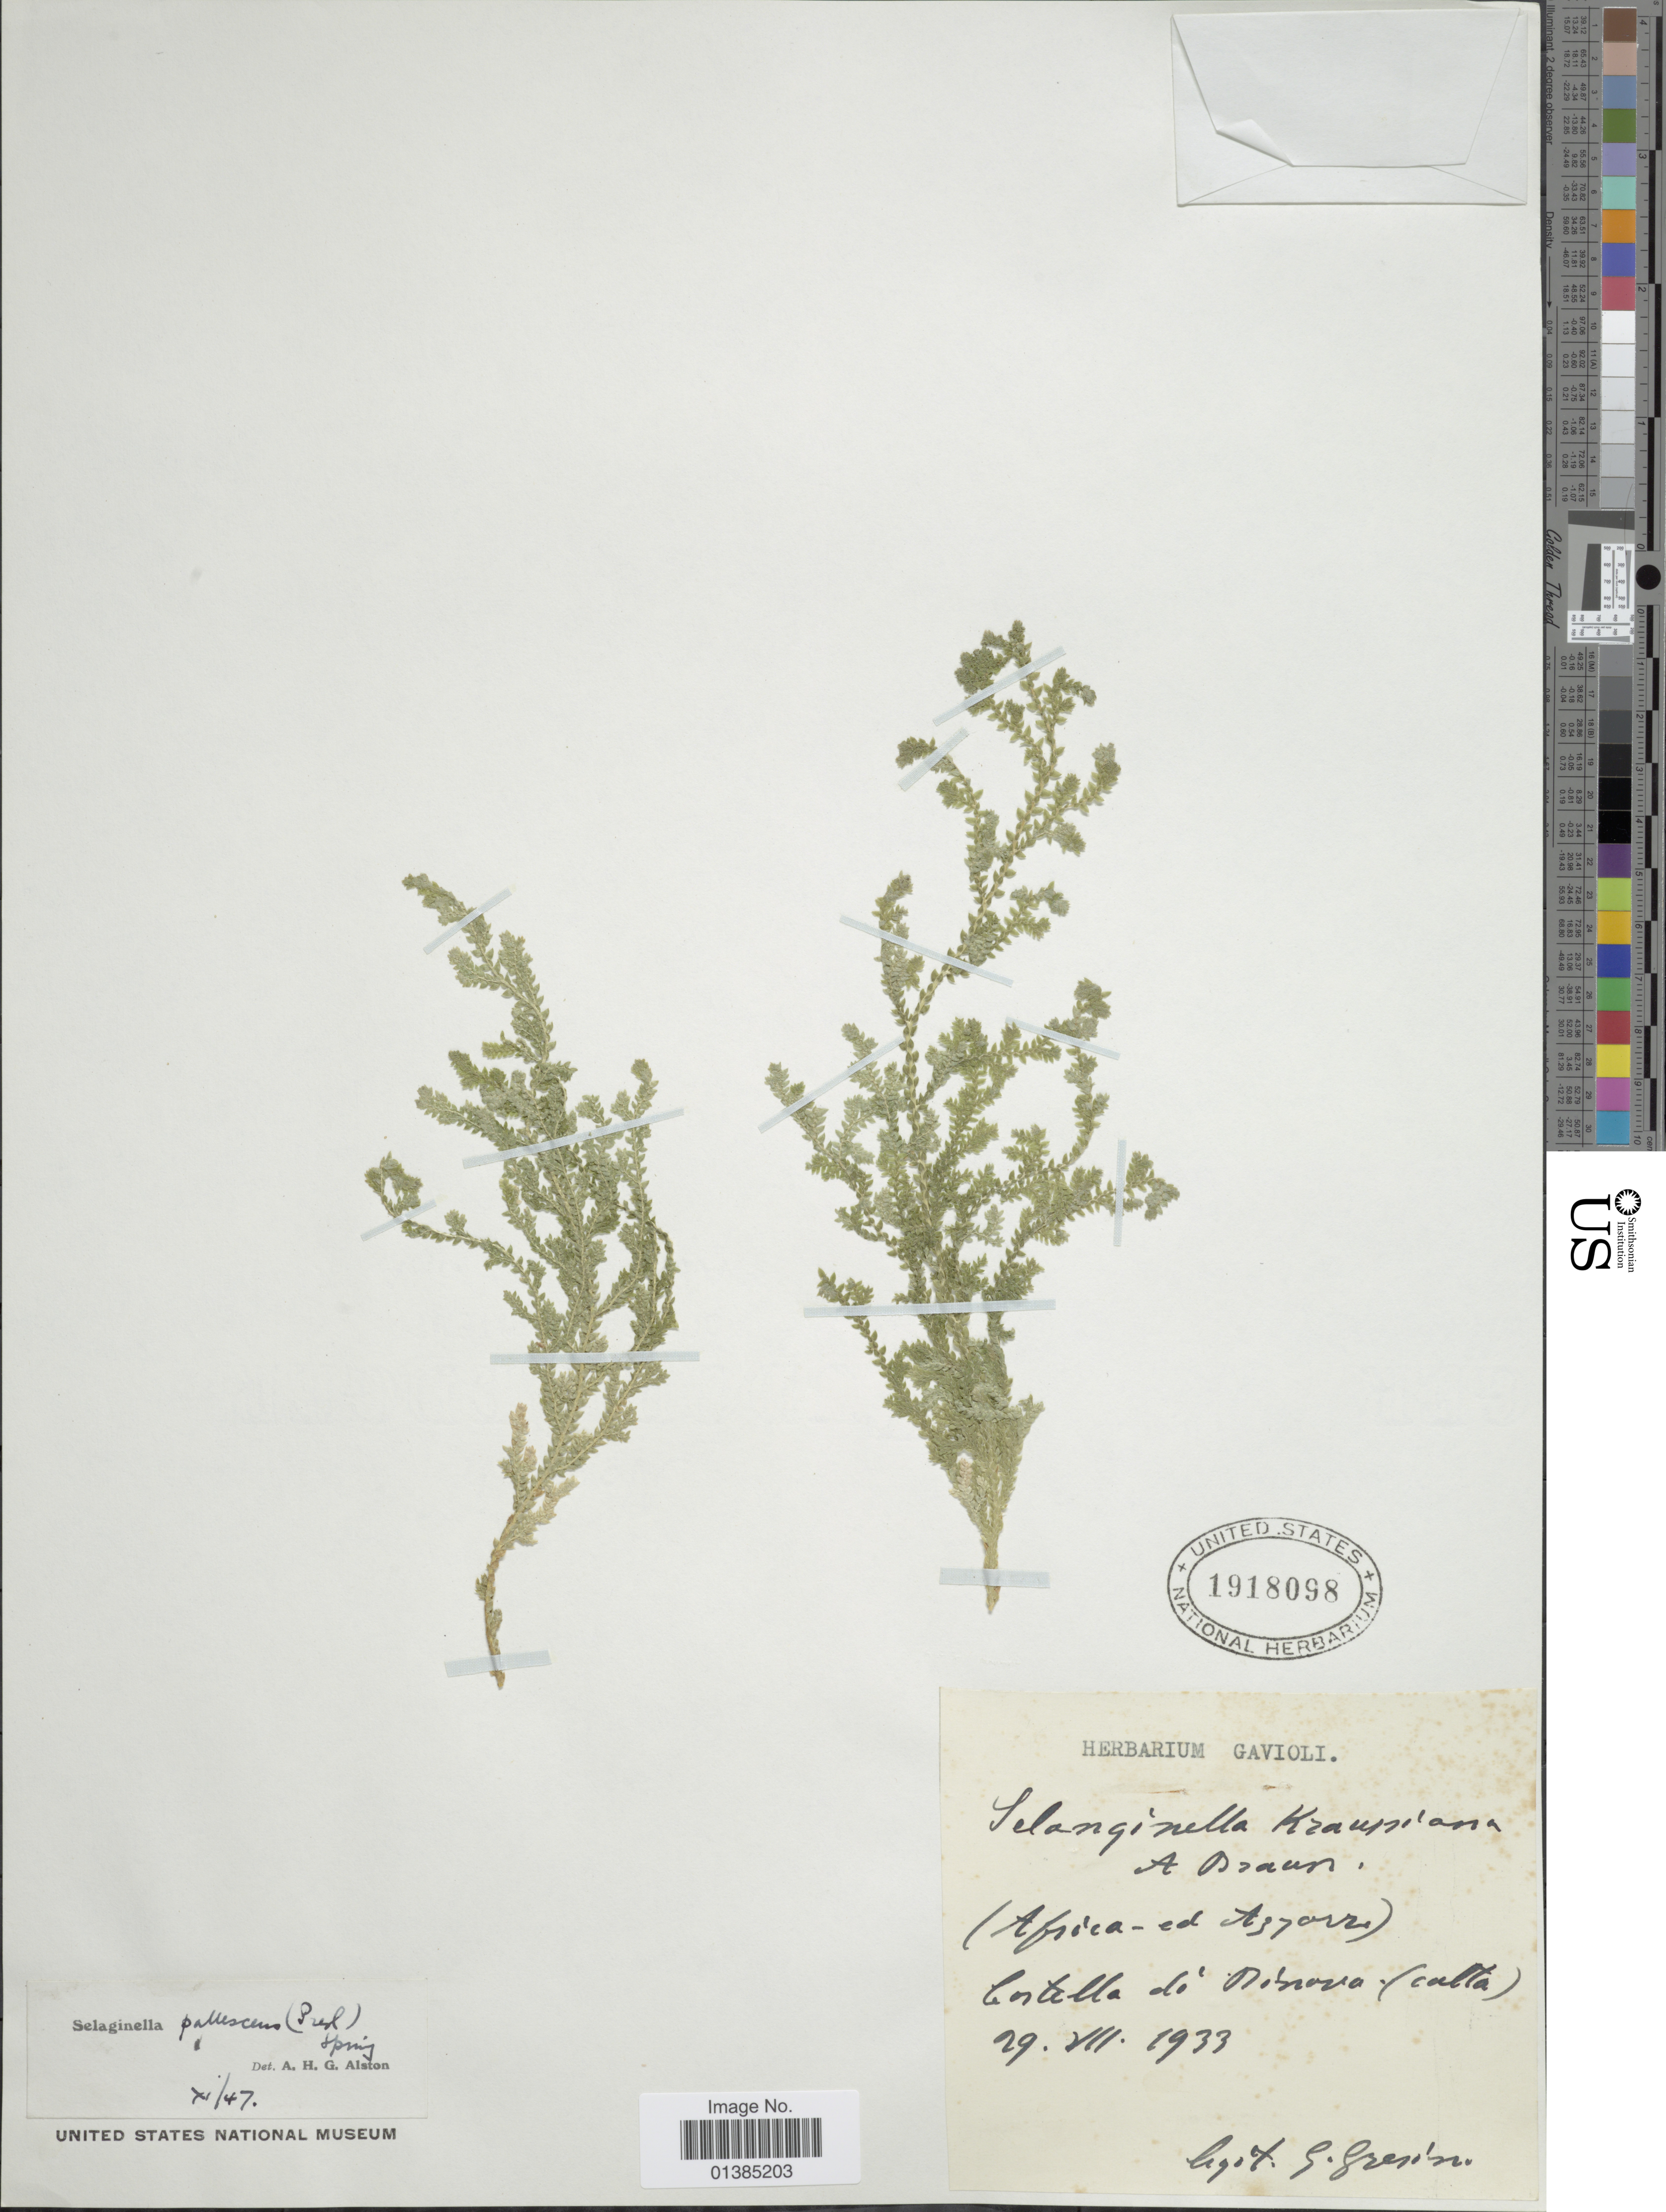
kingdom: Plantae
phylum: Tracheophyta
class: Lycopodiopsida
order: Selaginellales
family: Selaginellaceae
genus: Selaginella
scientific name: Selaginella pallescens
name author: (C. Presl) Spring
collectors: G. Gresín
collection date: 1933-07-29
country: Portugal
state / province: Azores (Aut. Reg.)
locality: (Africa-ed Azzorre), Cortella di Dinova. [interpreted]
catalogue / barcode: US 1918098